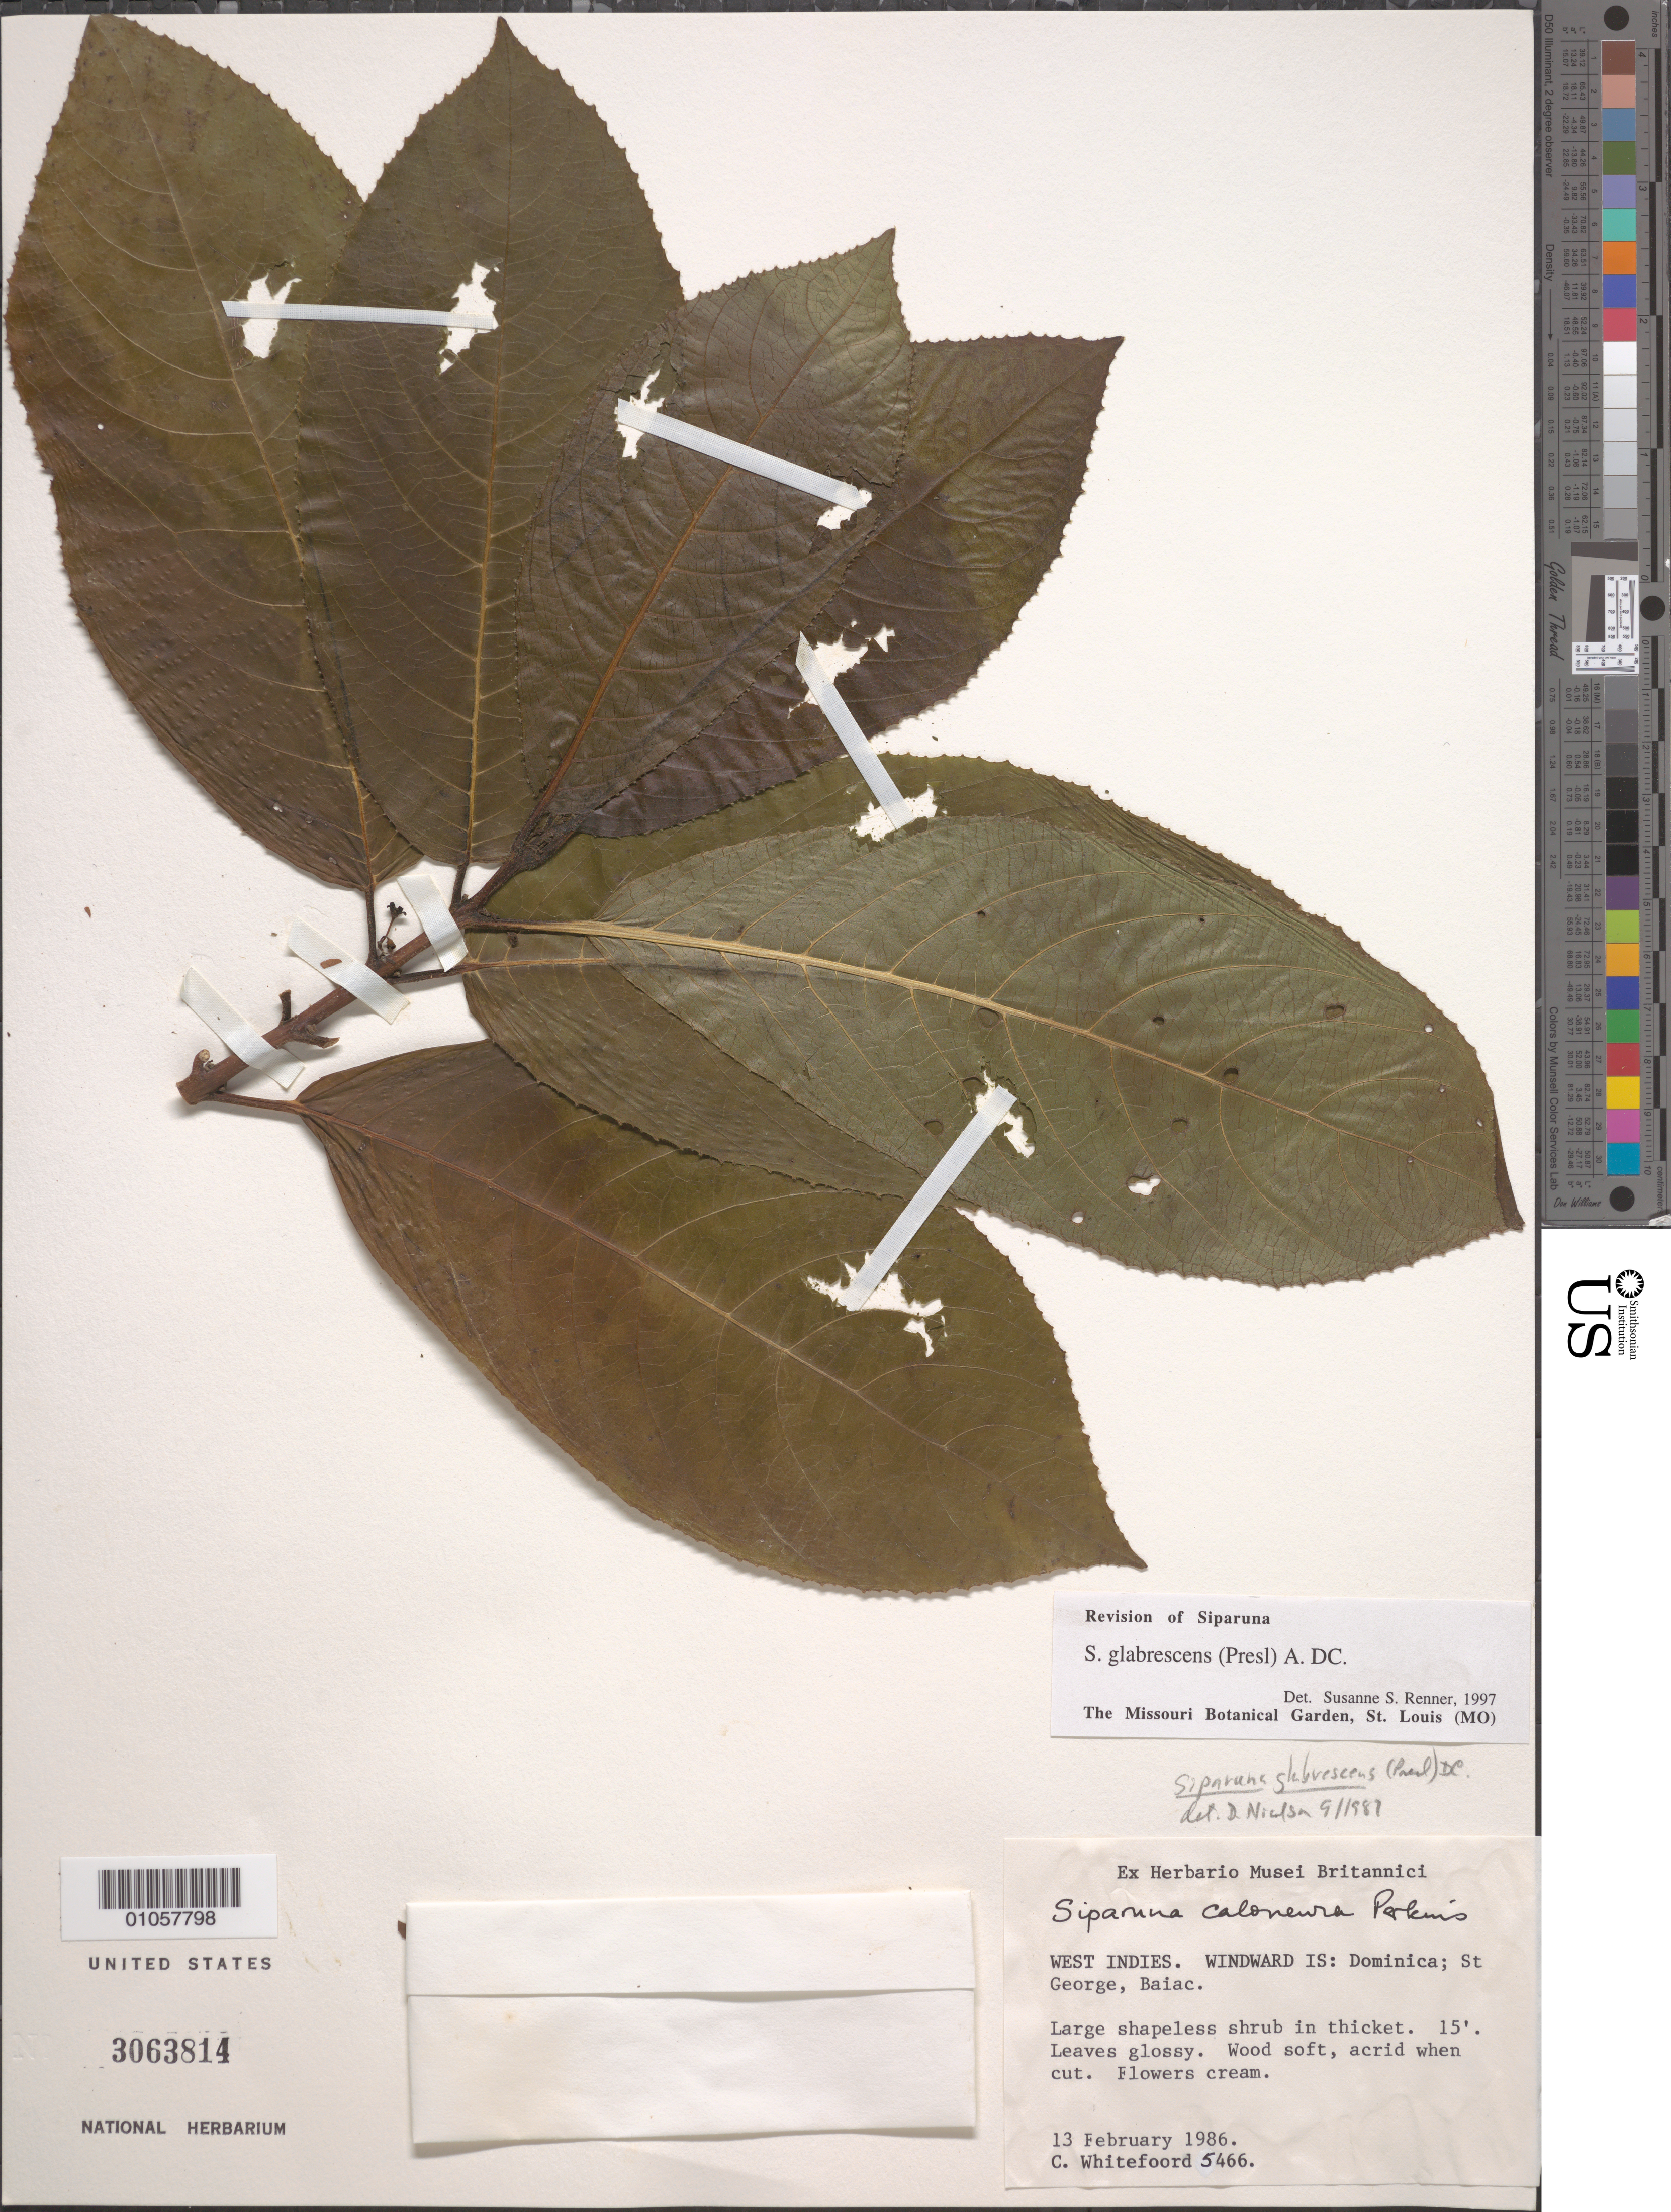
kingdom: Plantae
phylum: Tracheophyta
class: Magnoliopsida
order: Laurales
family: Siparunaceae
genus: Siparuna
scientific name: Siparuna glabrescens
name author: (C. Presl) A. DC.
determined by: Renner, S. S.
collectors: C. Whitefoord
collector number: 5466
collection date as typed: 13 Feb 1986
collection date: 1986-02-13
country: Dominica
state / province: St. George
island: Dominica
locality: Baiac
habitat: In thicket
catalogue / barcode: US 3063814